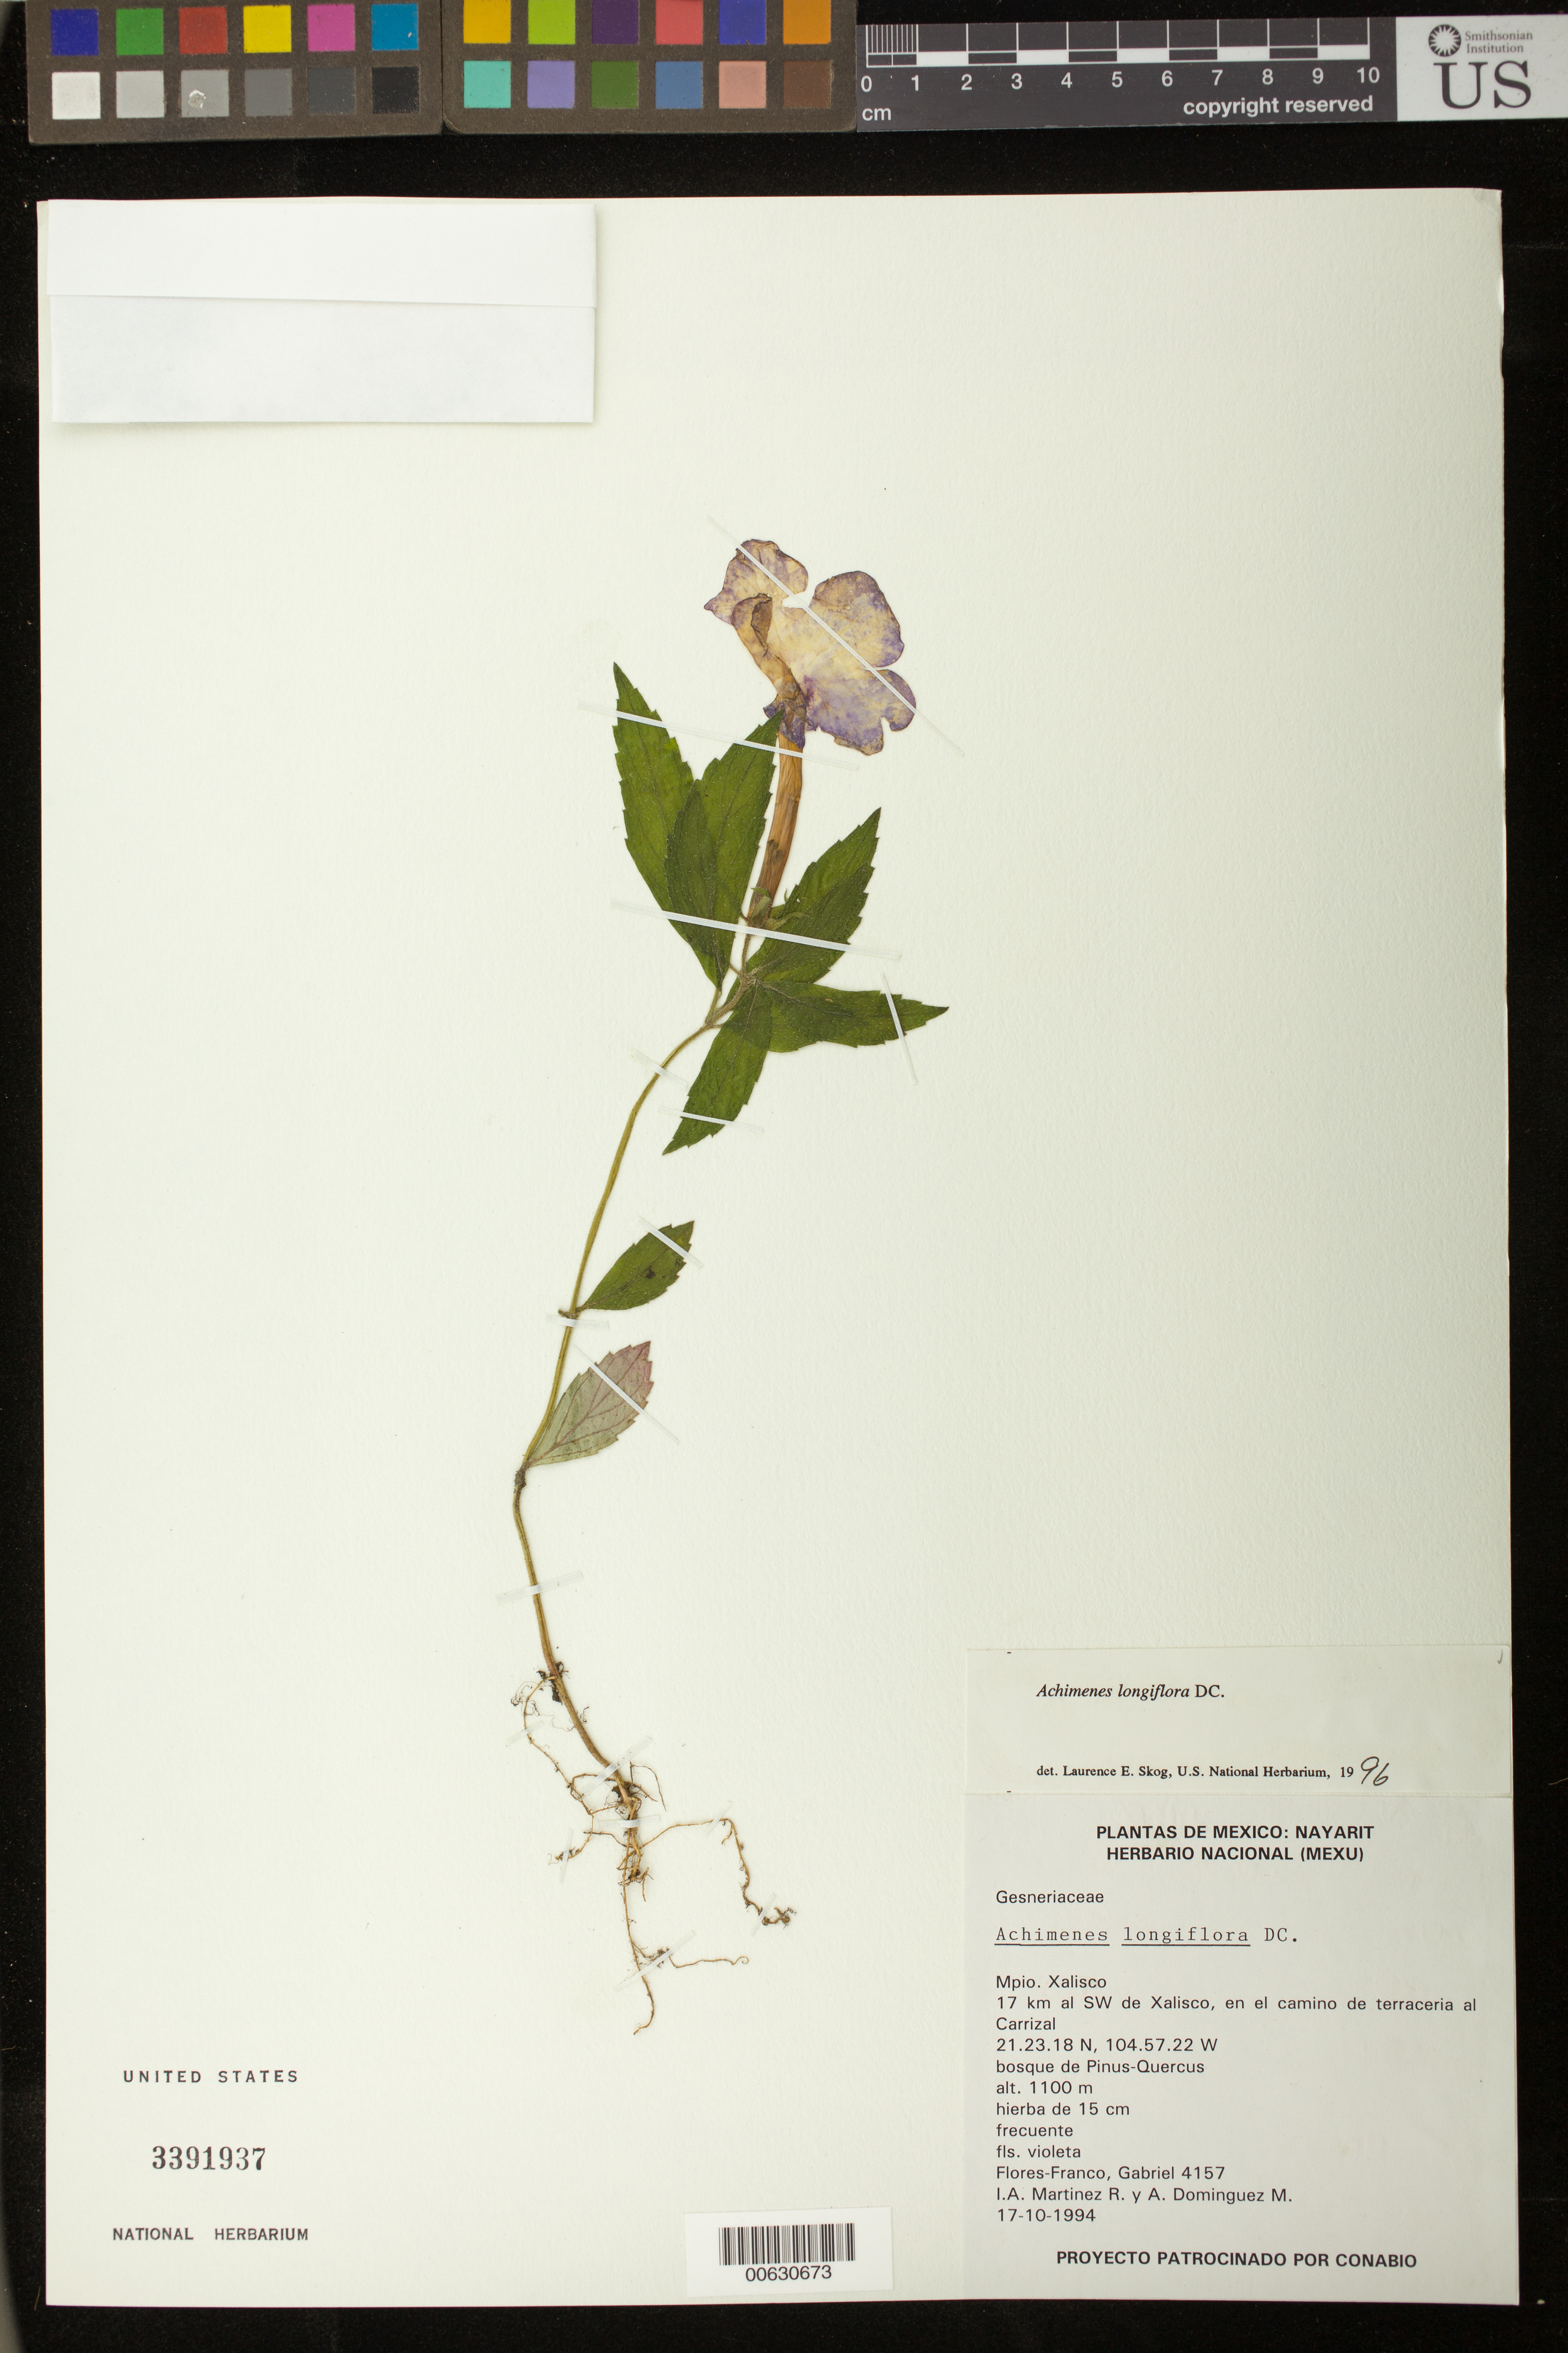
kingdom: Plantae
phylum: Tracheophyta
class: Magnoliopsida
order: Lamiales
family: Gesneriaceae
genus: Achimenes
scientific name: Achimenes longiflora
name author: DC.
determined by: Skog, Laurence E.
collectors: G. Flores F., I. A. Martinez R. & A. Dominguez M.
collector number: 4157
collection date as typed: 17 Oct 1994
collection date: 1994-10-17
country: Mexico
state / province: Nayarit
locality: Mpio. Xalisco, 17 km al SW de Xalisco, en el camino de terraceria al Carrizal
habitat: Bosque de Pinus-Quercus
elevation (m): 1100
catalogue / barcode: US 3391937